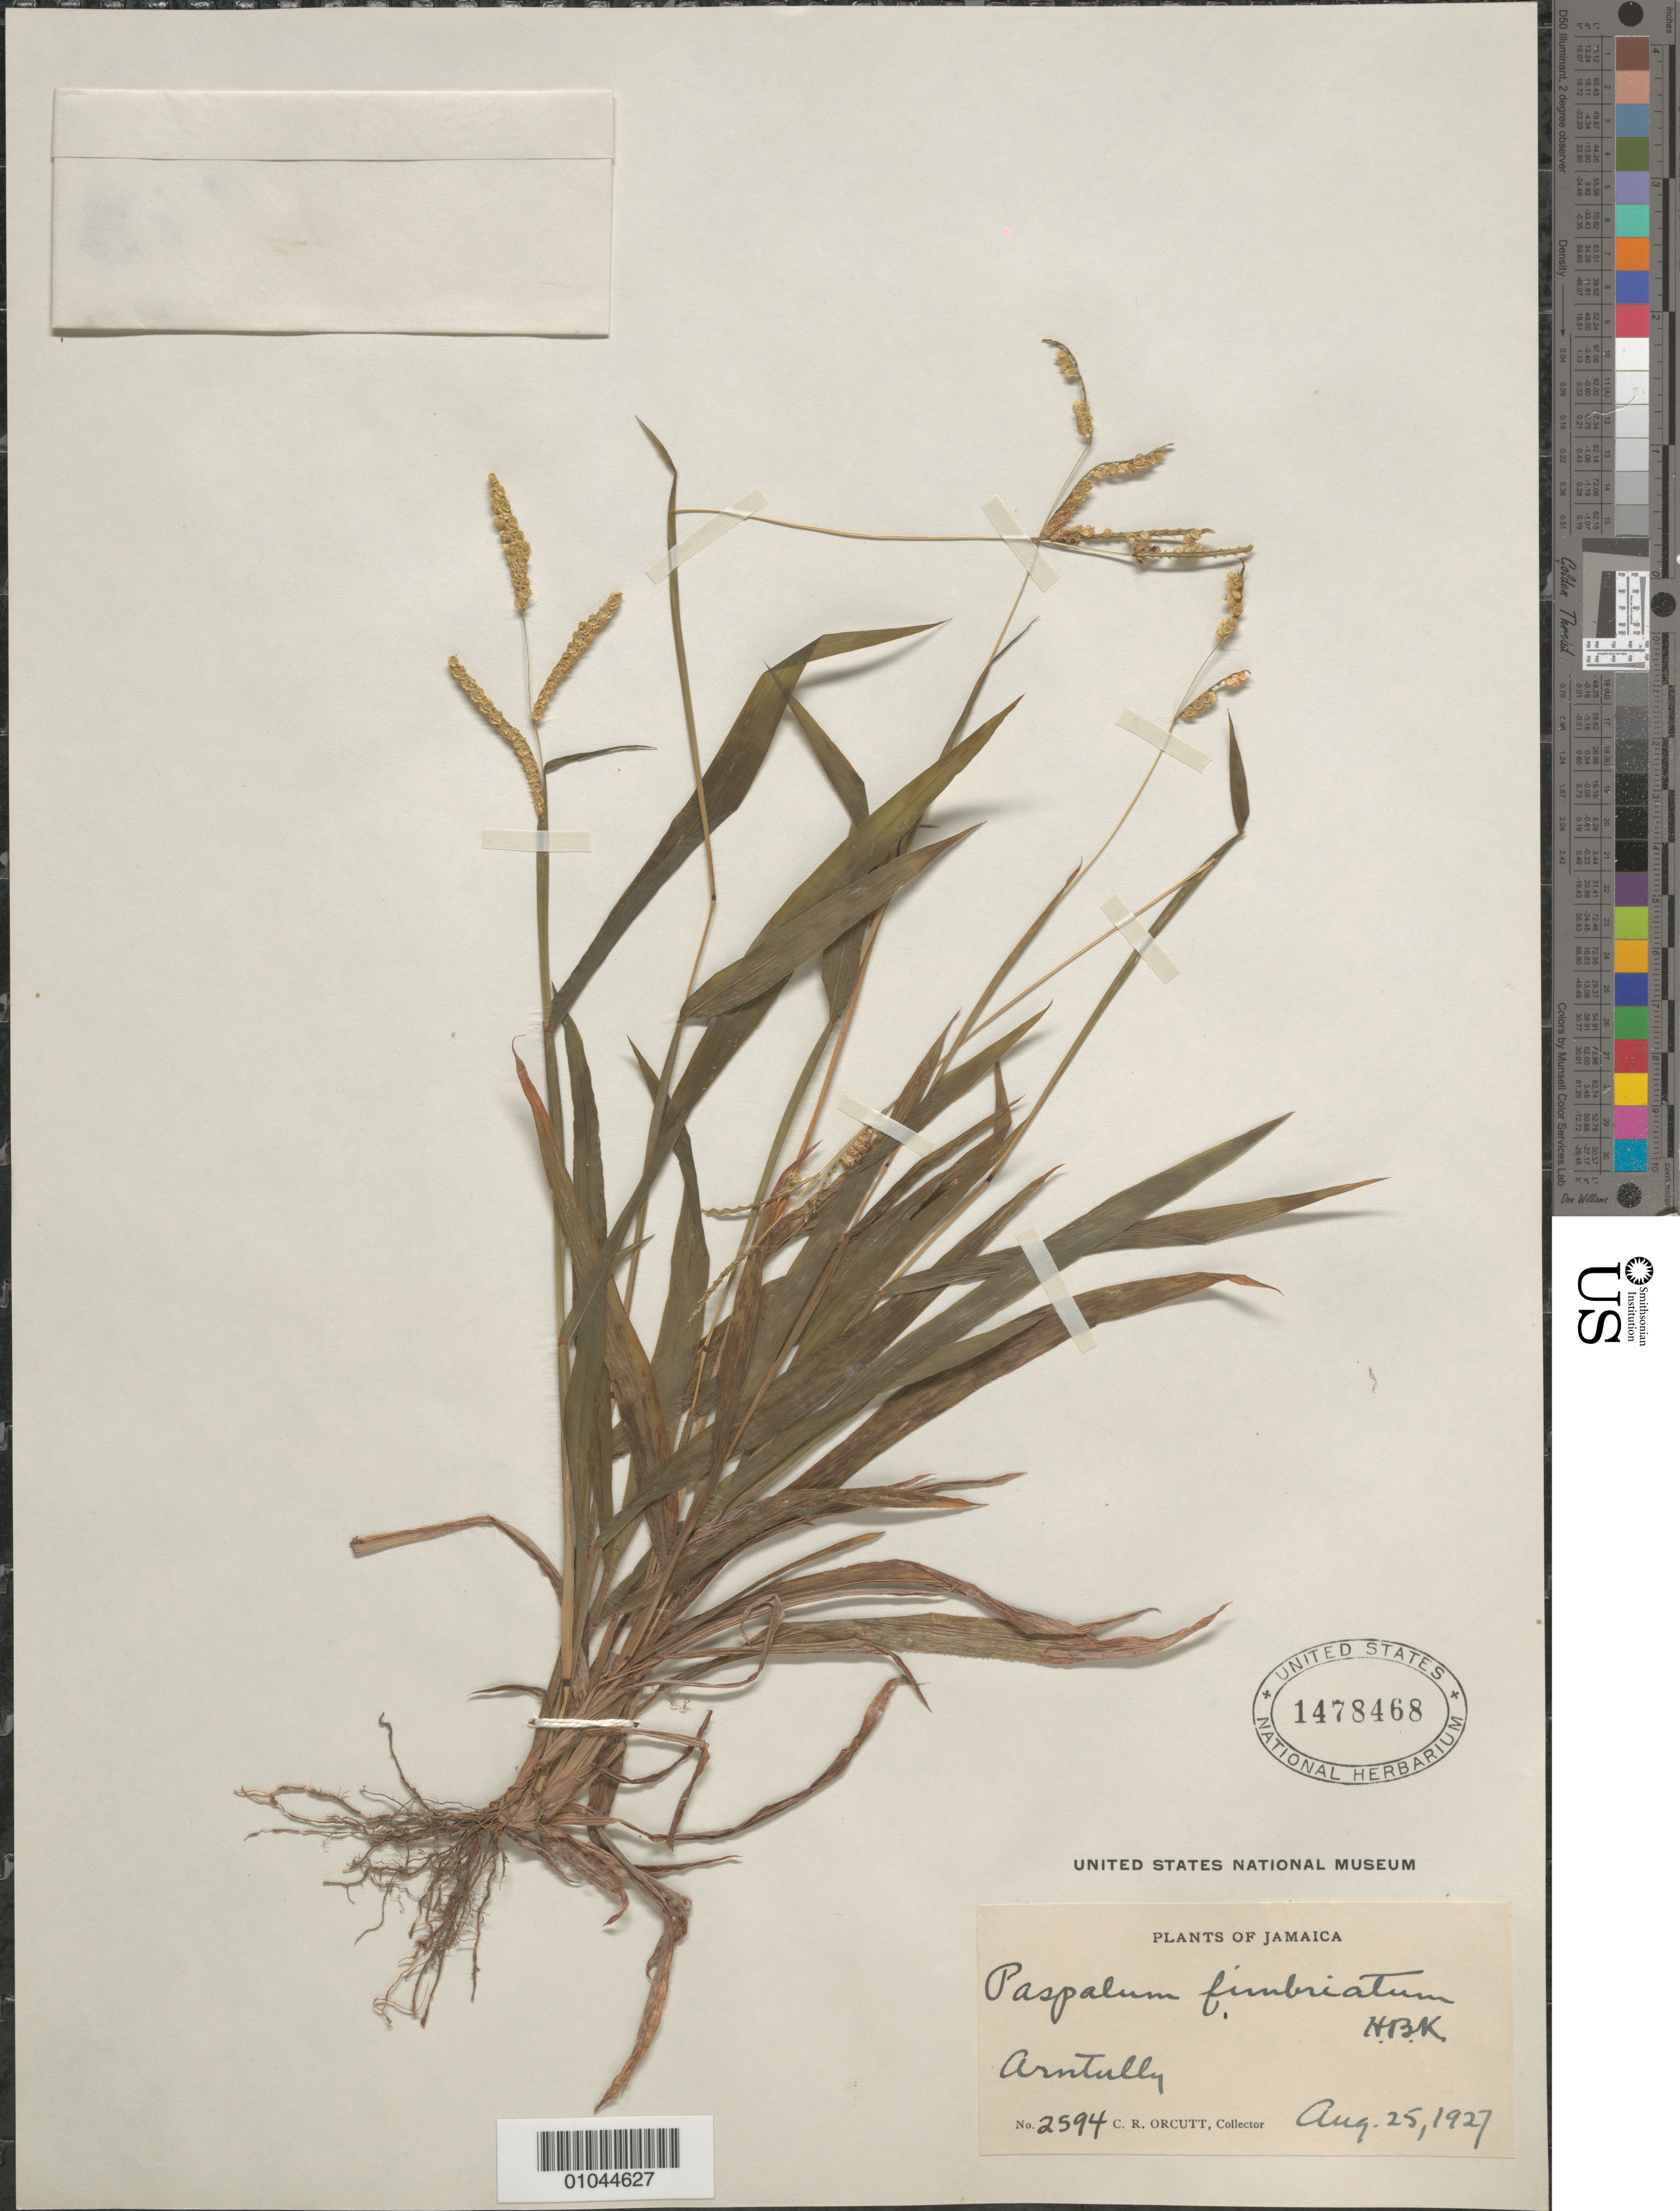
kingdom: Plantae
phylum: Tracheophyta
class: Liliopsida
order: Poales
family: Poaceae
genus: Paspalum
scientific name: Paspalum fimbriatum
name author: Kunth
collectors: C. R. Orcutt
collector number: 2594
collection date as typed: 25 Aug 1927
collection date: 1927-08-25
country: Jamaica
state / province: Saint Thomas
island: Jamaica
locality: Arntully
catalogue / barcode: US 1478468